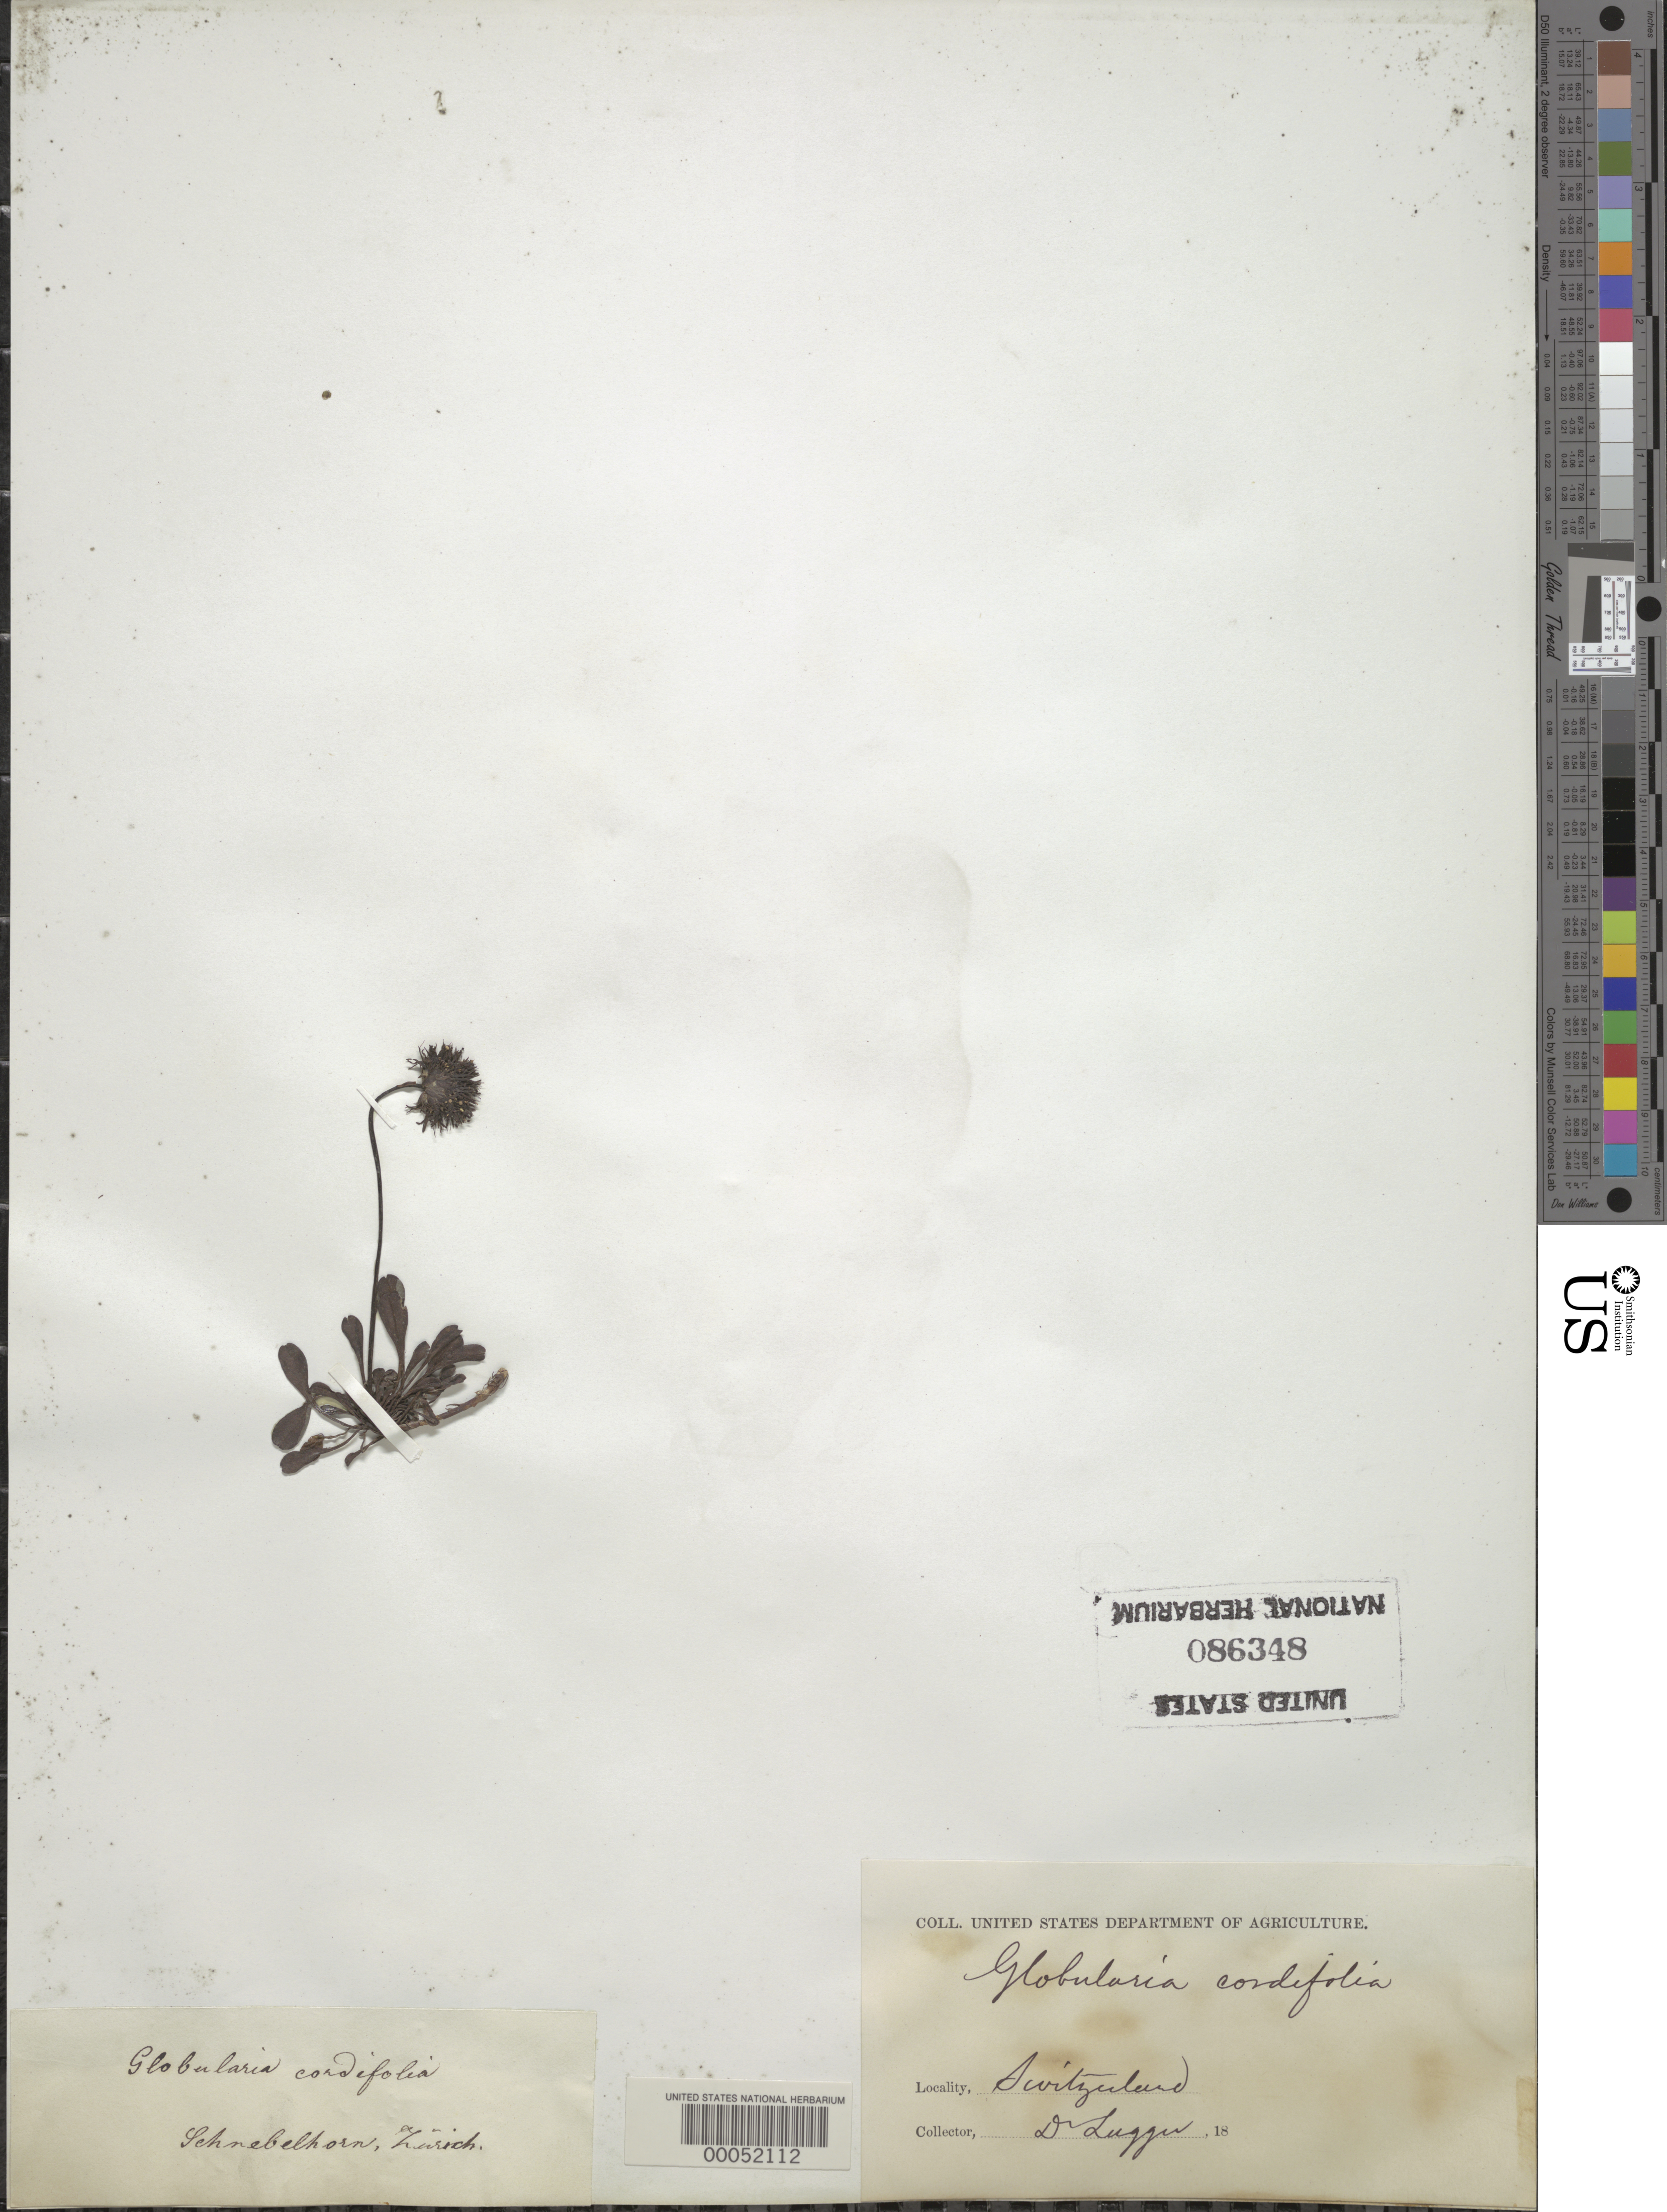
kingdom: Plantae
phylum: Tracheophyta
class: Magnoliopsida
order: Lamiales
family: Plantaginaceae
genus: Globularia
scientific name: Globularia cordifolia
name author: L.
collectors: D. Lugger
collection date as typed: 18--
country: Switzerland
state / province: Zurich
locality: Zurich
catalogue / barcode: US 86348